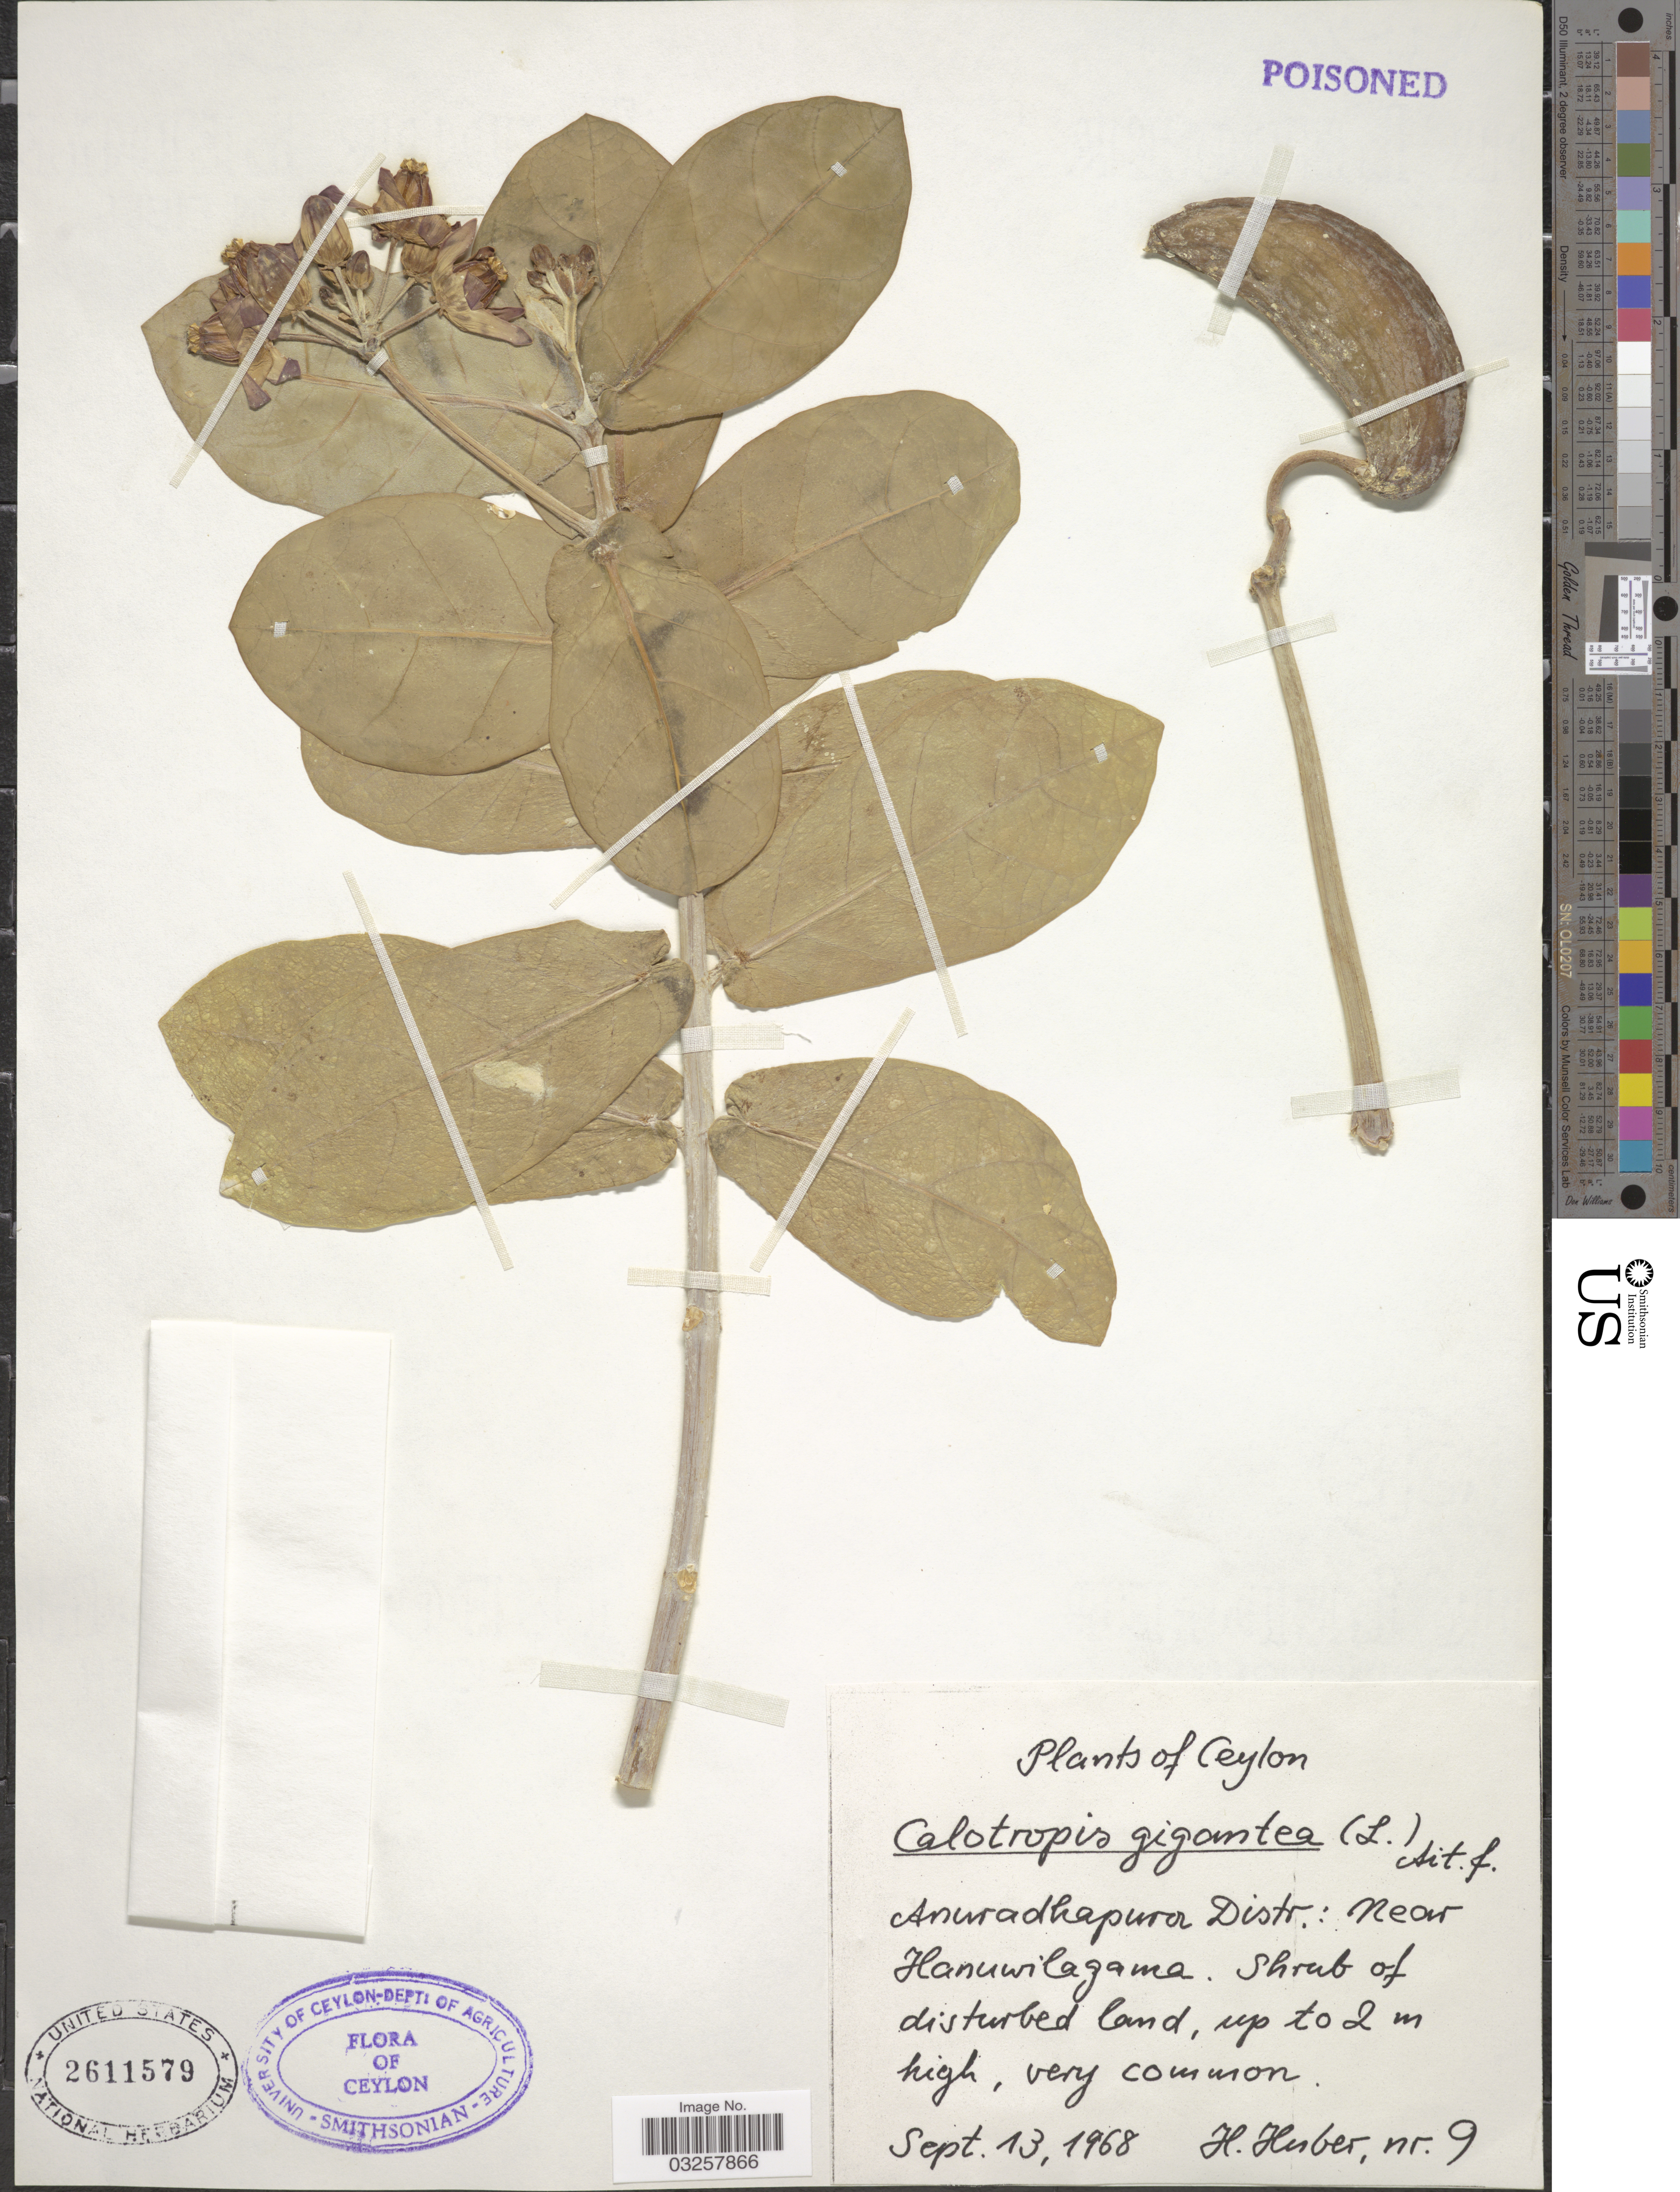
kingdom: Plantae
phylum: Tracheophyta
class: Magnoliopsida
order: Gentianales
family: Apocynaceae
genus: Calotropis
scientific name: Calotropis gigantea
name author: (L.) W.T. Aiton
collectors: H. Huber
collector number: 9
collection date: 1968-09-13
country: Sri Lanka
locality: Ceylon. Anuradhapura Distr.: near Hanuwilagama.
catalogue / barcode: US 2611579